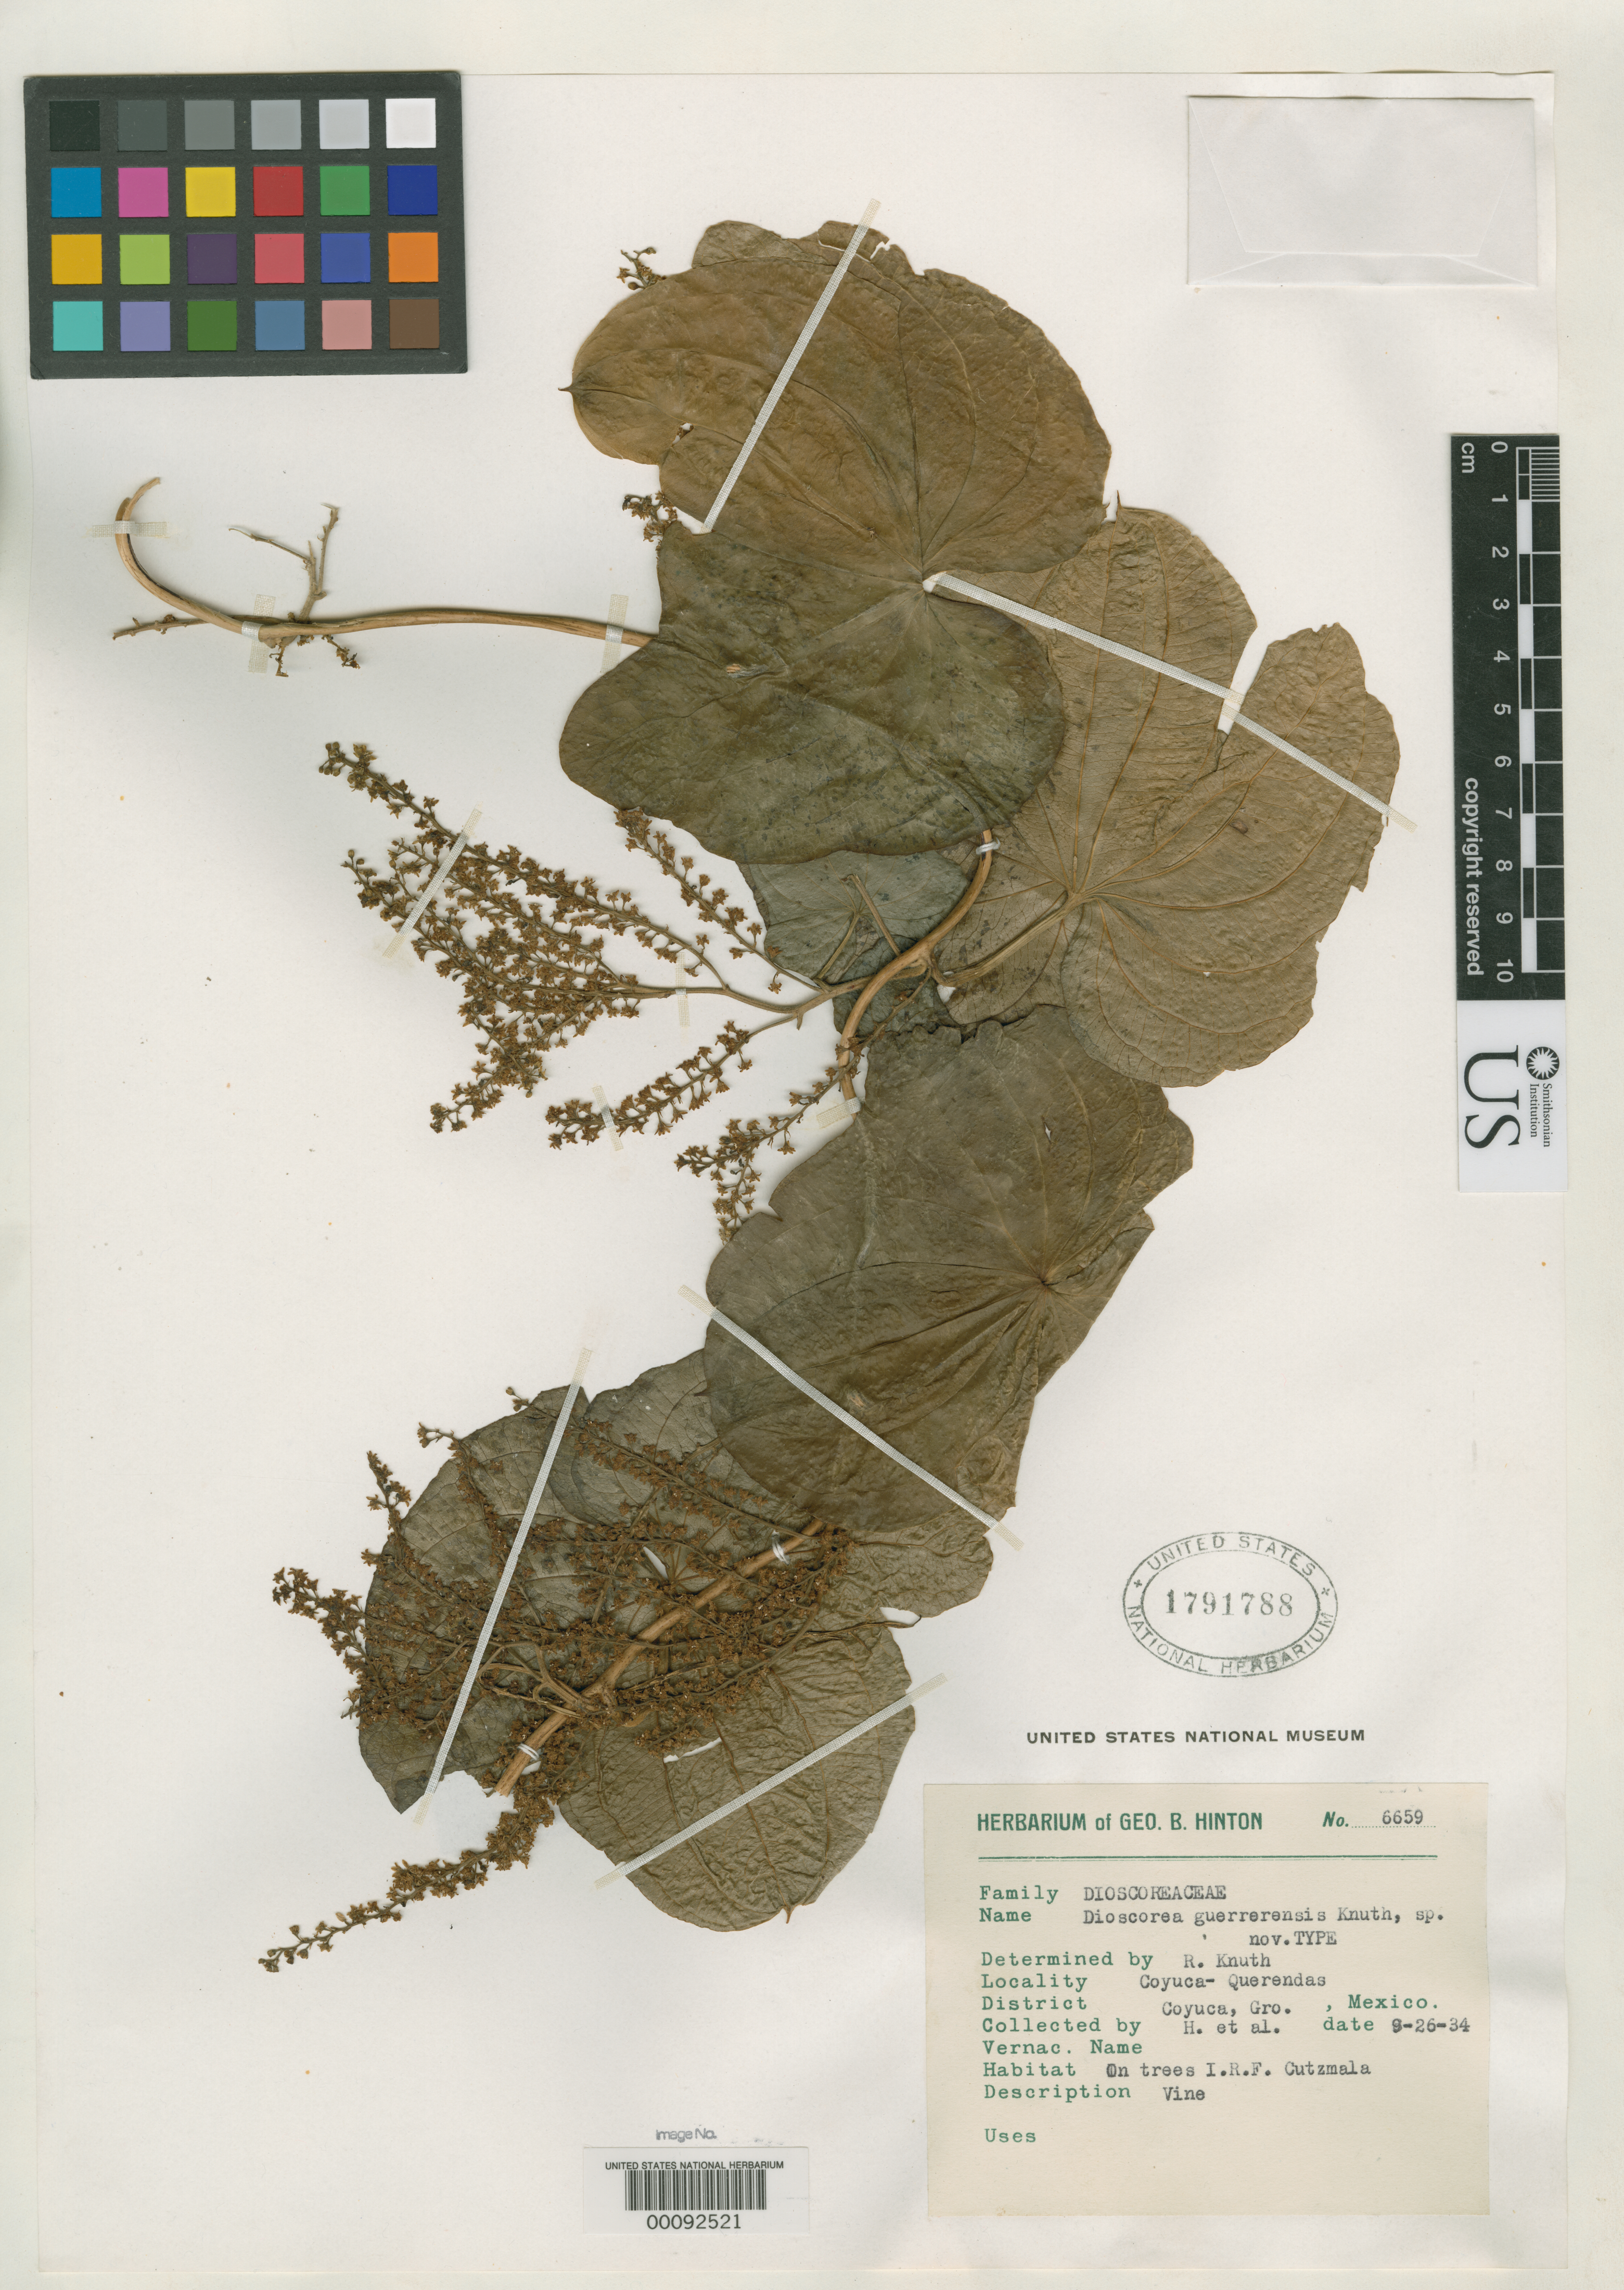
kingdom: Plantae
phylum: Tracheophyta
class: Liliopsida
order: Dioscoreales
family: Dioscoreaceae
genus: Dioscorea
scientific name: Dioscorea guerrerensis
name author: R. Knuth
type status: Isotype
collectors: G. B. Hinton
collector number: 6659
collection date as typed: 26 Sep 1934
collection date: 1934-09-26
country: Mexico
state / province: Guerrero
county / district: Coyuca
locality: Coyuca-Querendas.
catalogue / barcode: US 1791788